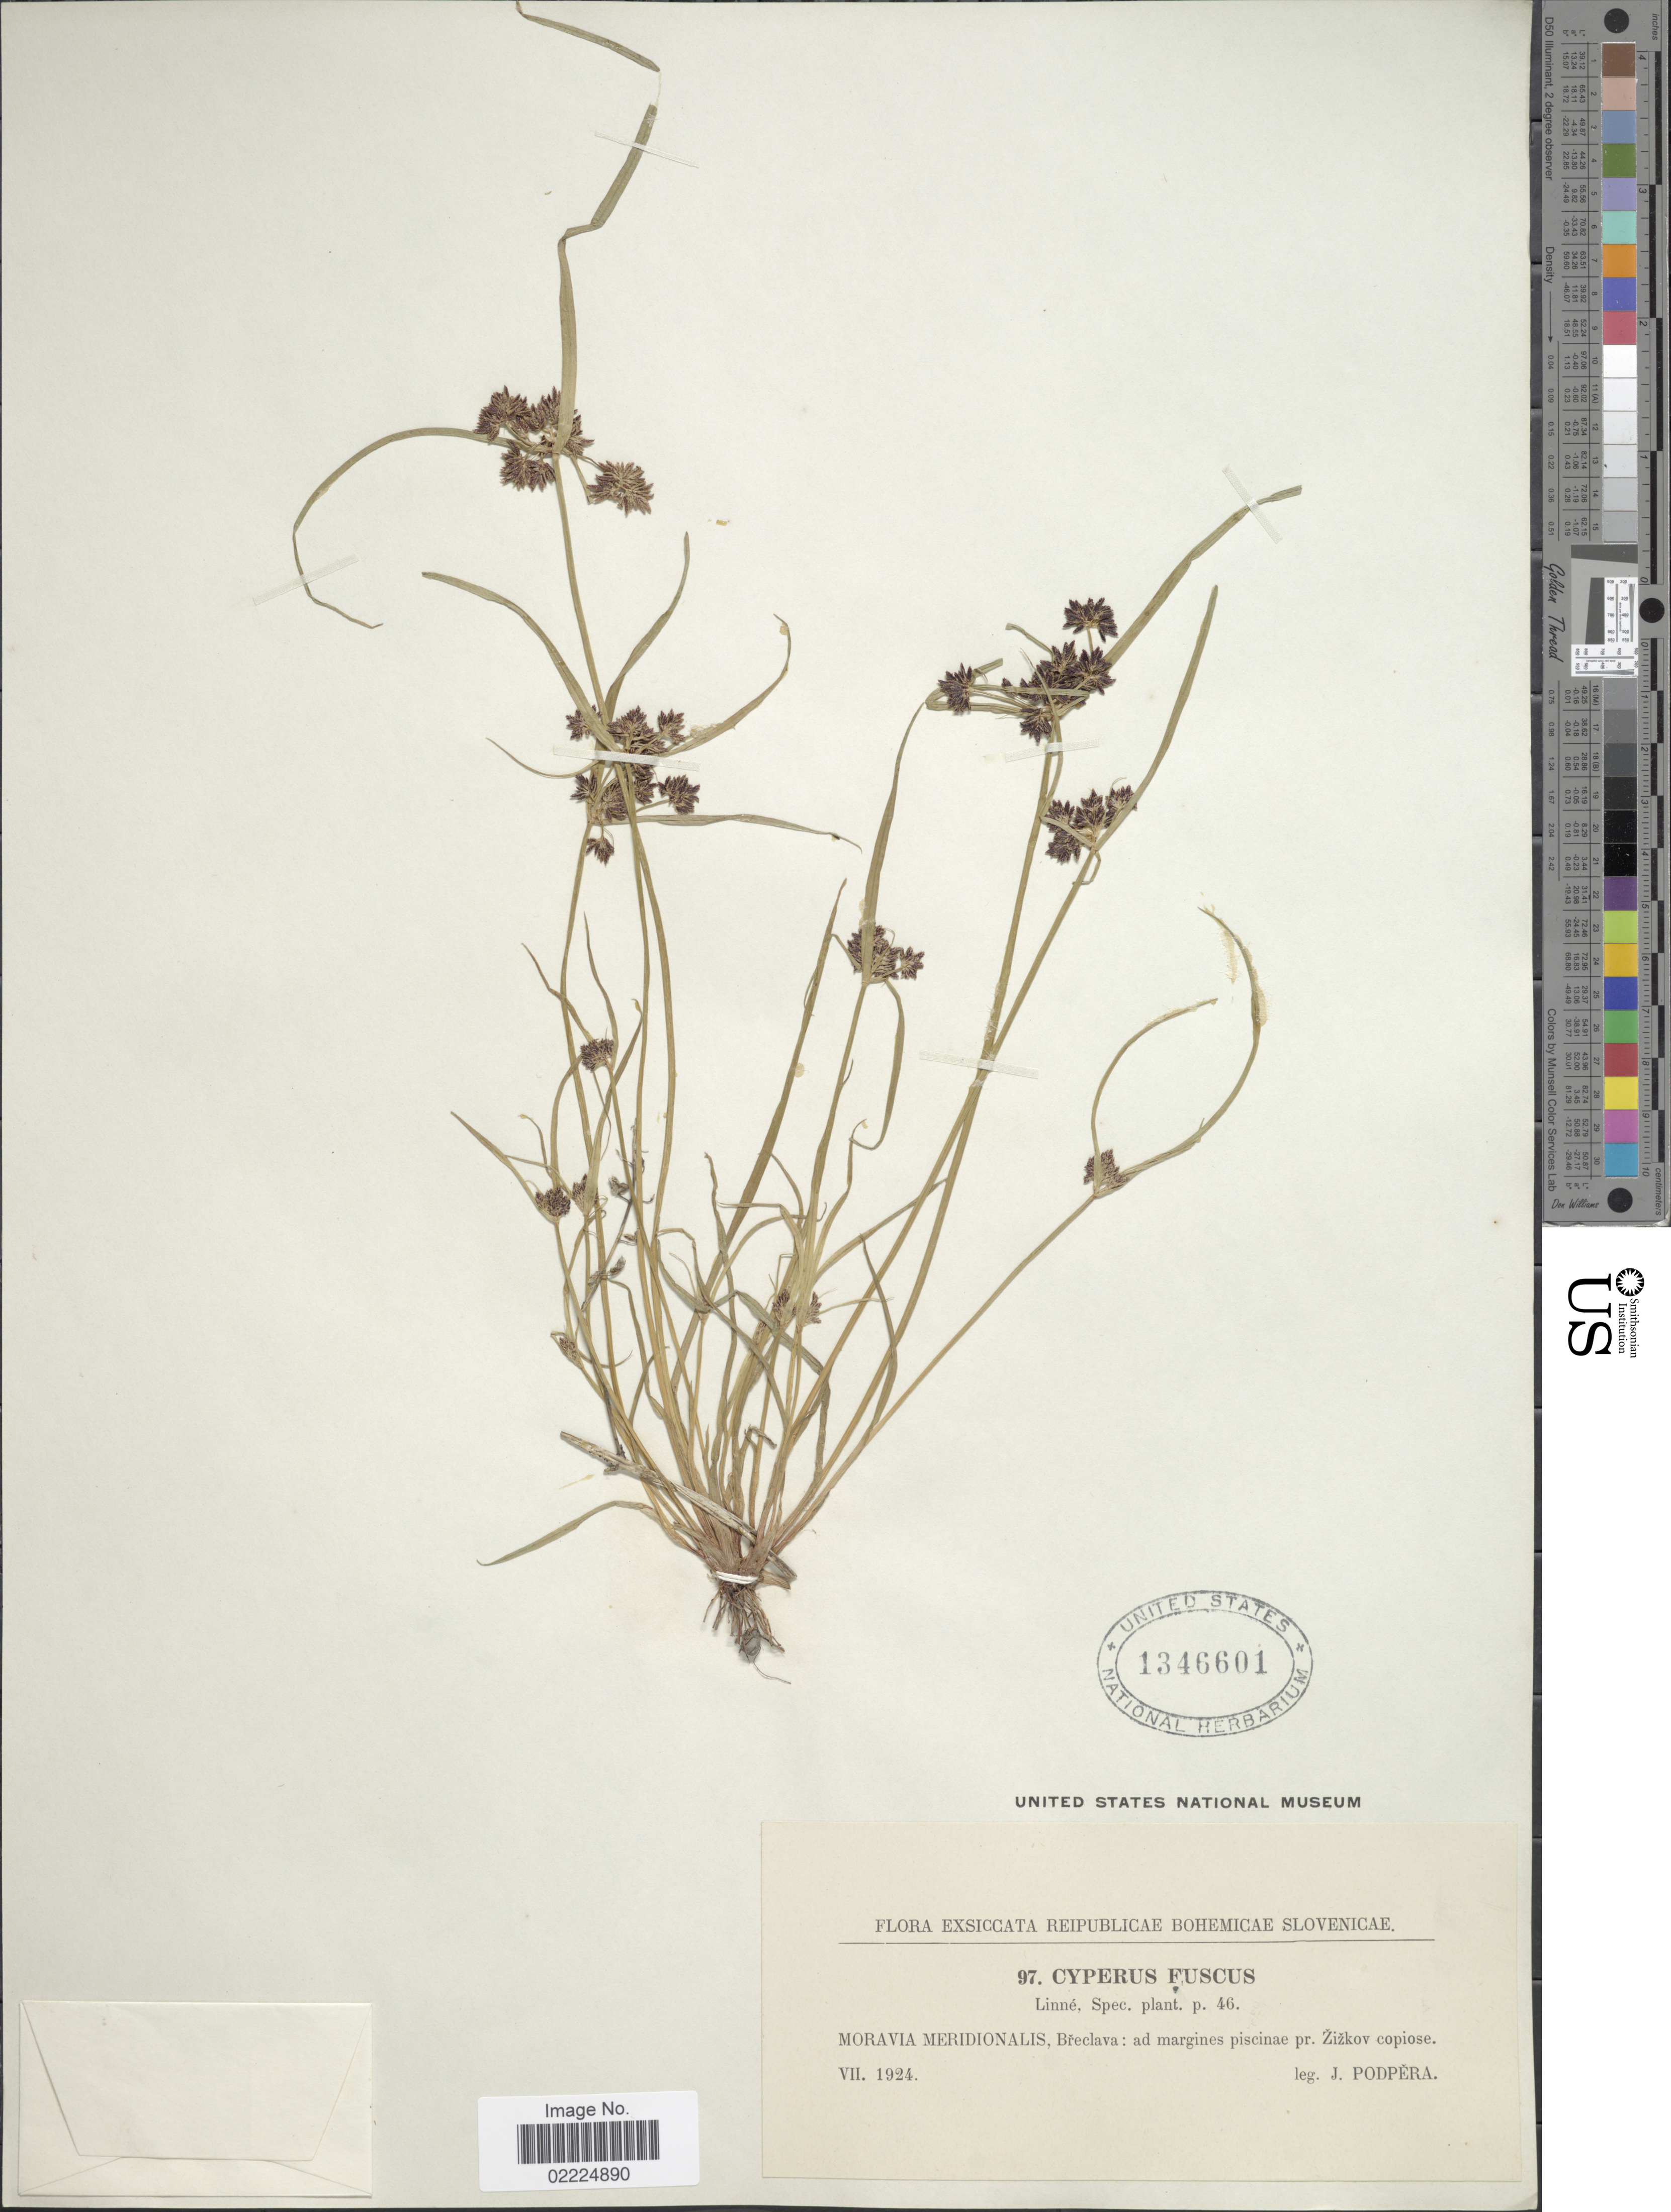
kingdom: Plantae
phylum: Tracheophyta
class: Liliopsida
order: Poales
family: Cyperaceae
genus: Cyperus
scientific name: Cyperus fuscus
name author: L.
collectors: J. Podpera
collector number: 97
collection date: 1924-07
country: Czechia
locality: Moravia Meridionalis, Breclava: ad margines piscinae pr. Zizkov copiose.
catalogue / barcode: US 1346601